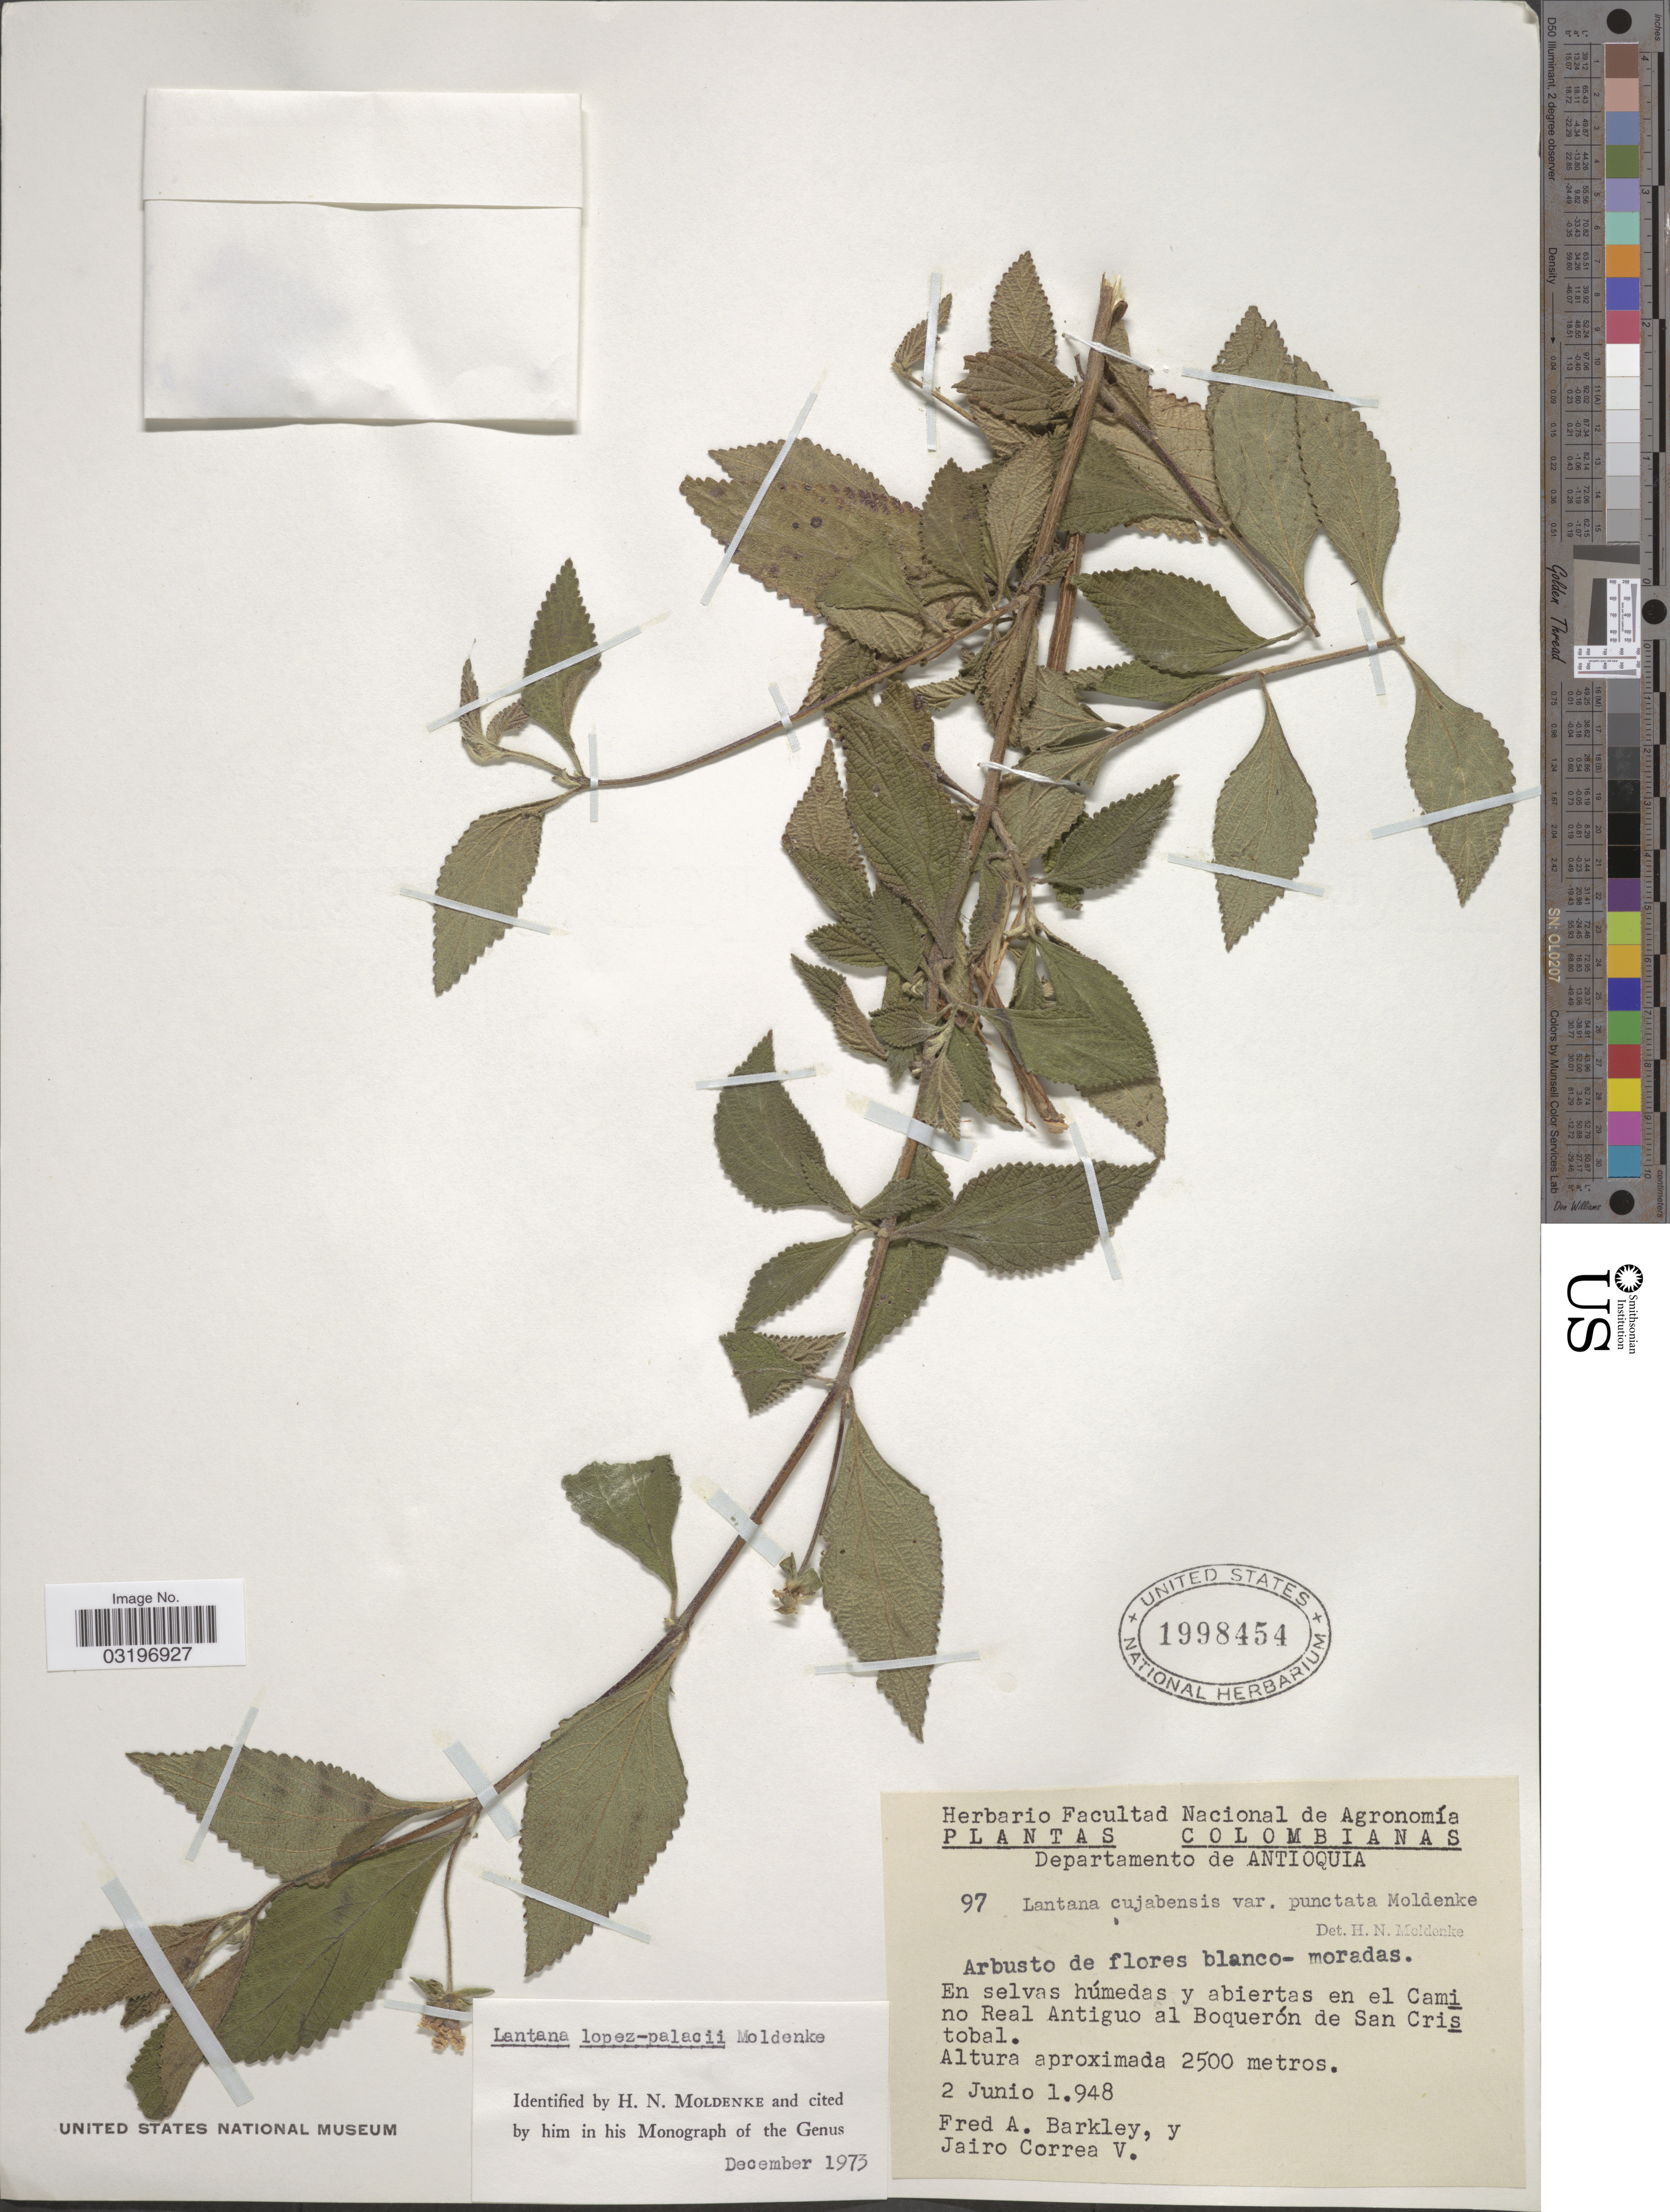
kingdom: Plantae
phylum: Tracheophyta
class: Magnoliopsida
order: Lamiales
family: Verbenaceae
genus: Lantana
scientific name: Lantana lopez-palacii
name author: Moldenke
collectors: F. A. Barkley & J. Correa V.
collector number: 97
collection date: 1948-06-02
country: Colombia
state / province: Antioquia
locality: Departamento de Antioquia. En el Camino Real Antiguo al Boquerón de San Cristobal.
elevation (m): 2500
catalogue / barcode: US 1998454